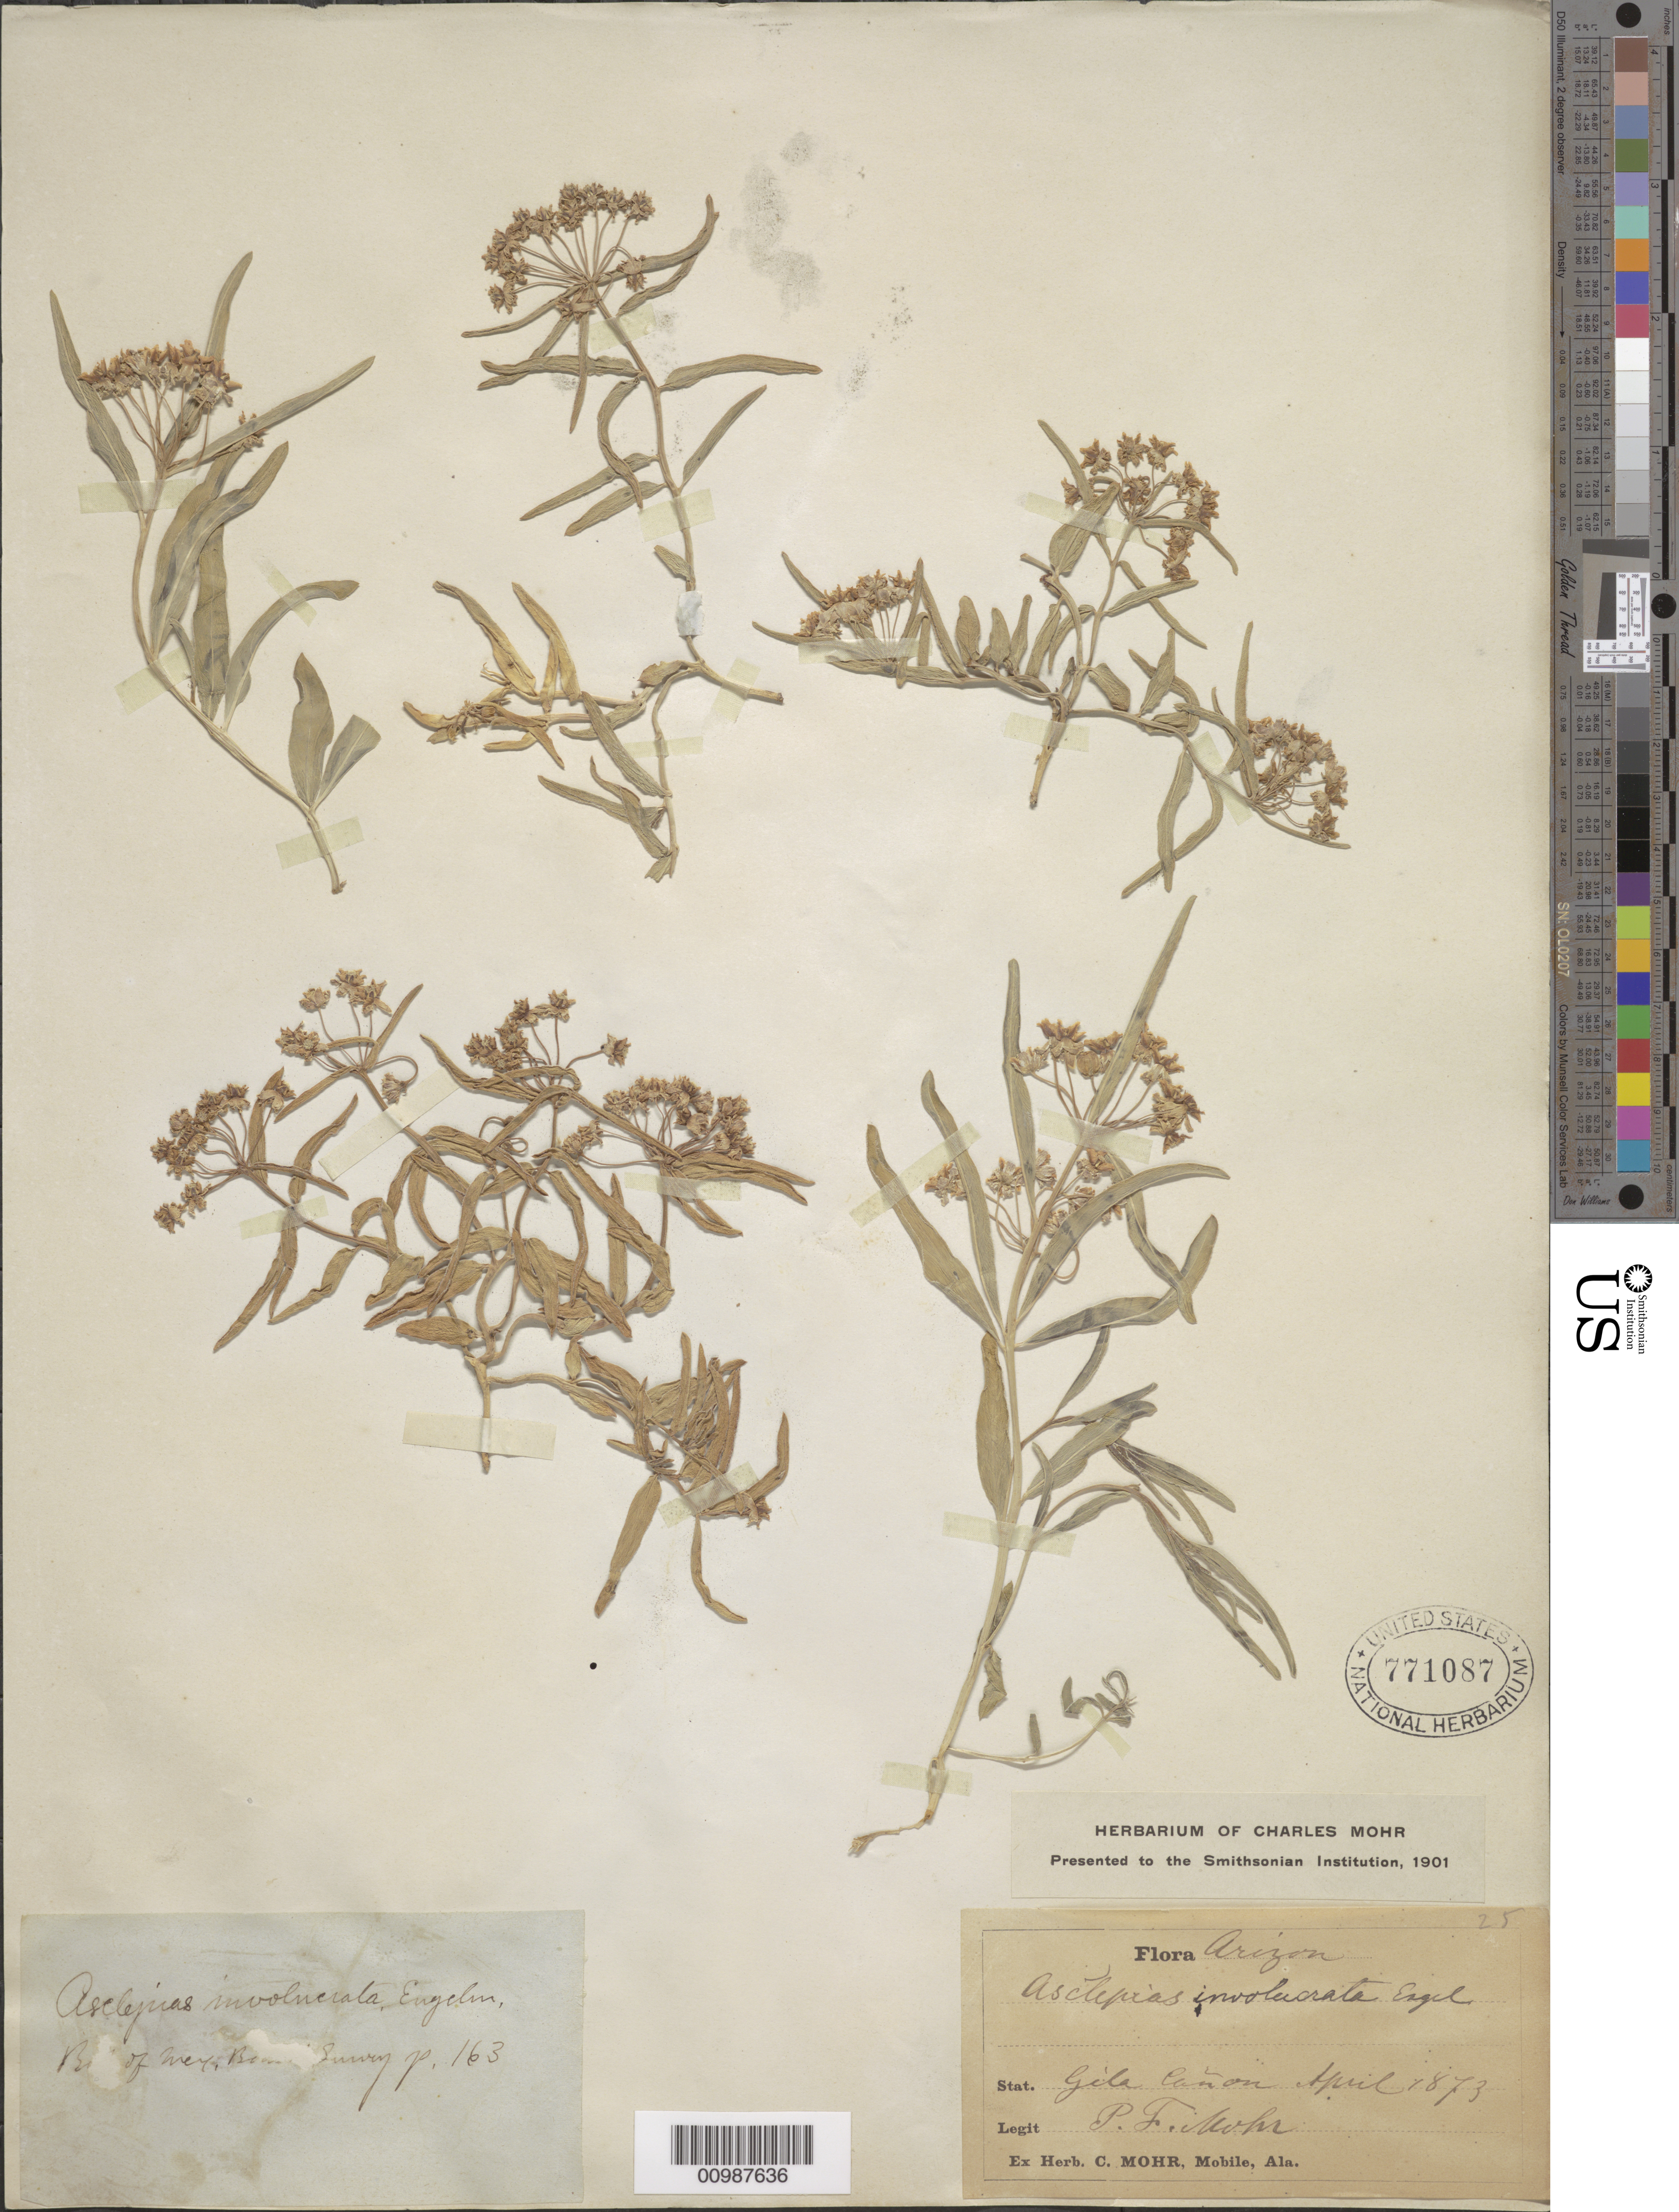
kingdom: Plantae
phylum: Tracheophyta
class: Magnoliopsida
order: Gentianales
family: Apocynaceae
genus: Asclepias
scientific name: Asclepias involucrata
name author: Engelm. ex Torr.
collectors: P. F. Mohr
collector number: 163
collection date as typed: Apr 1873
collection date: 1873-04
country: United States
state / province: Arizona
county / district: Gila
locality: Gila Canyon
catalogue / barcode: US 771087